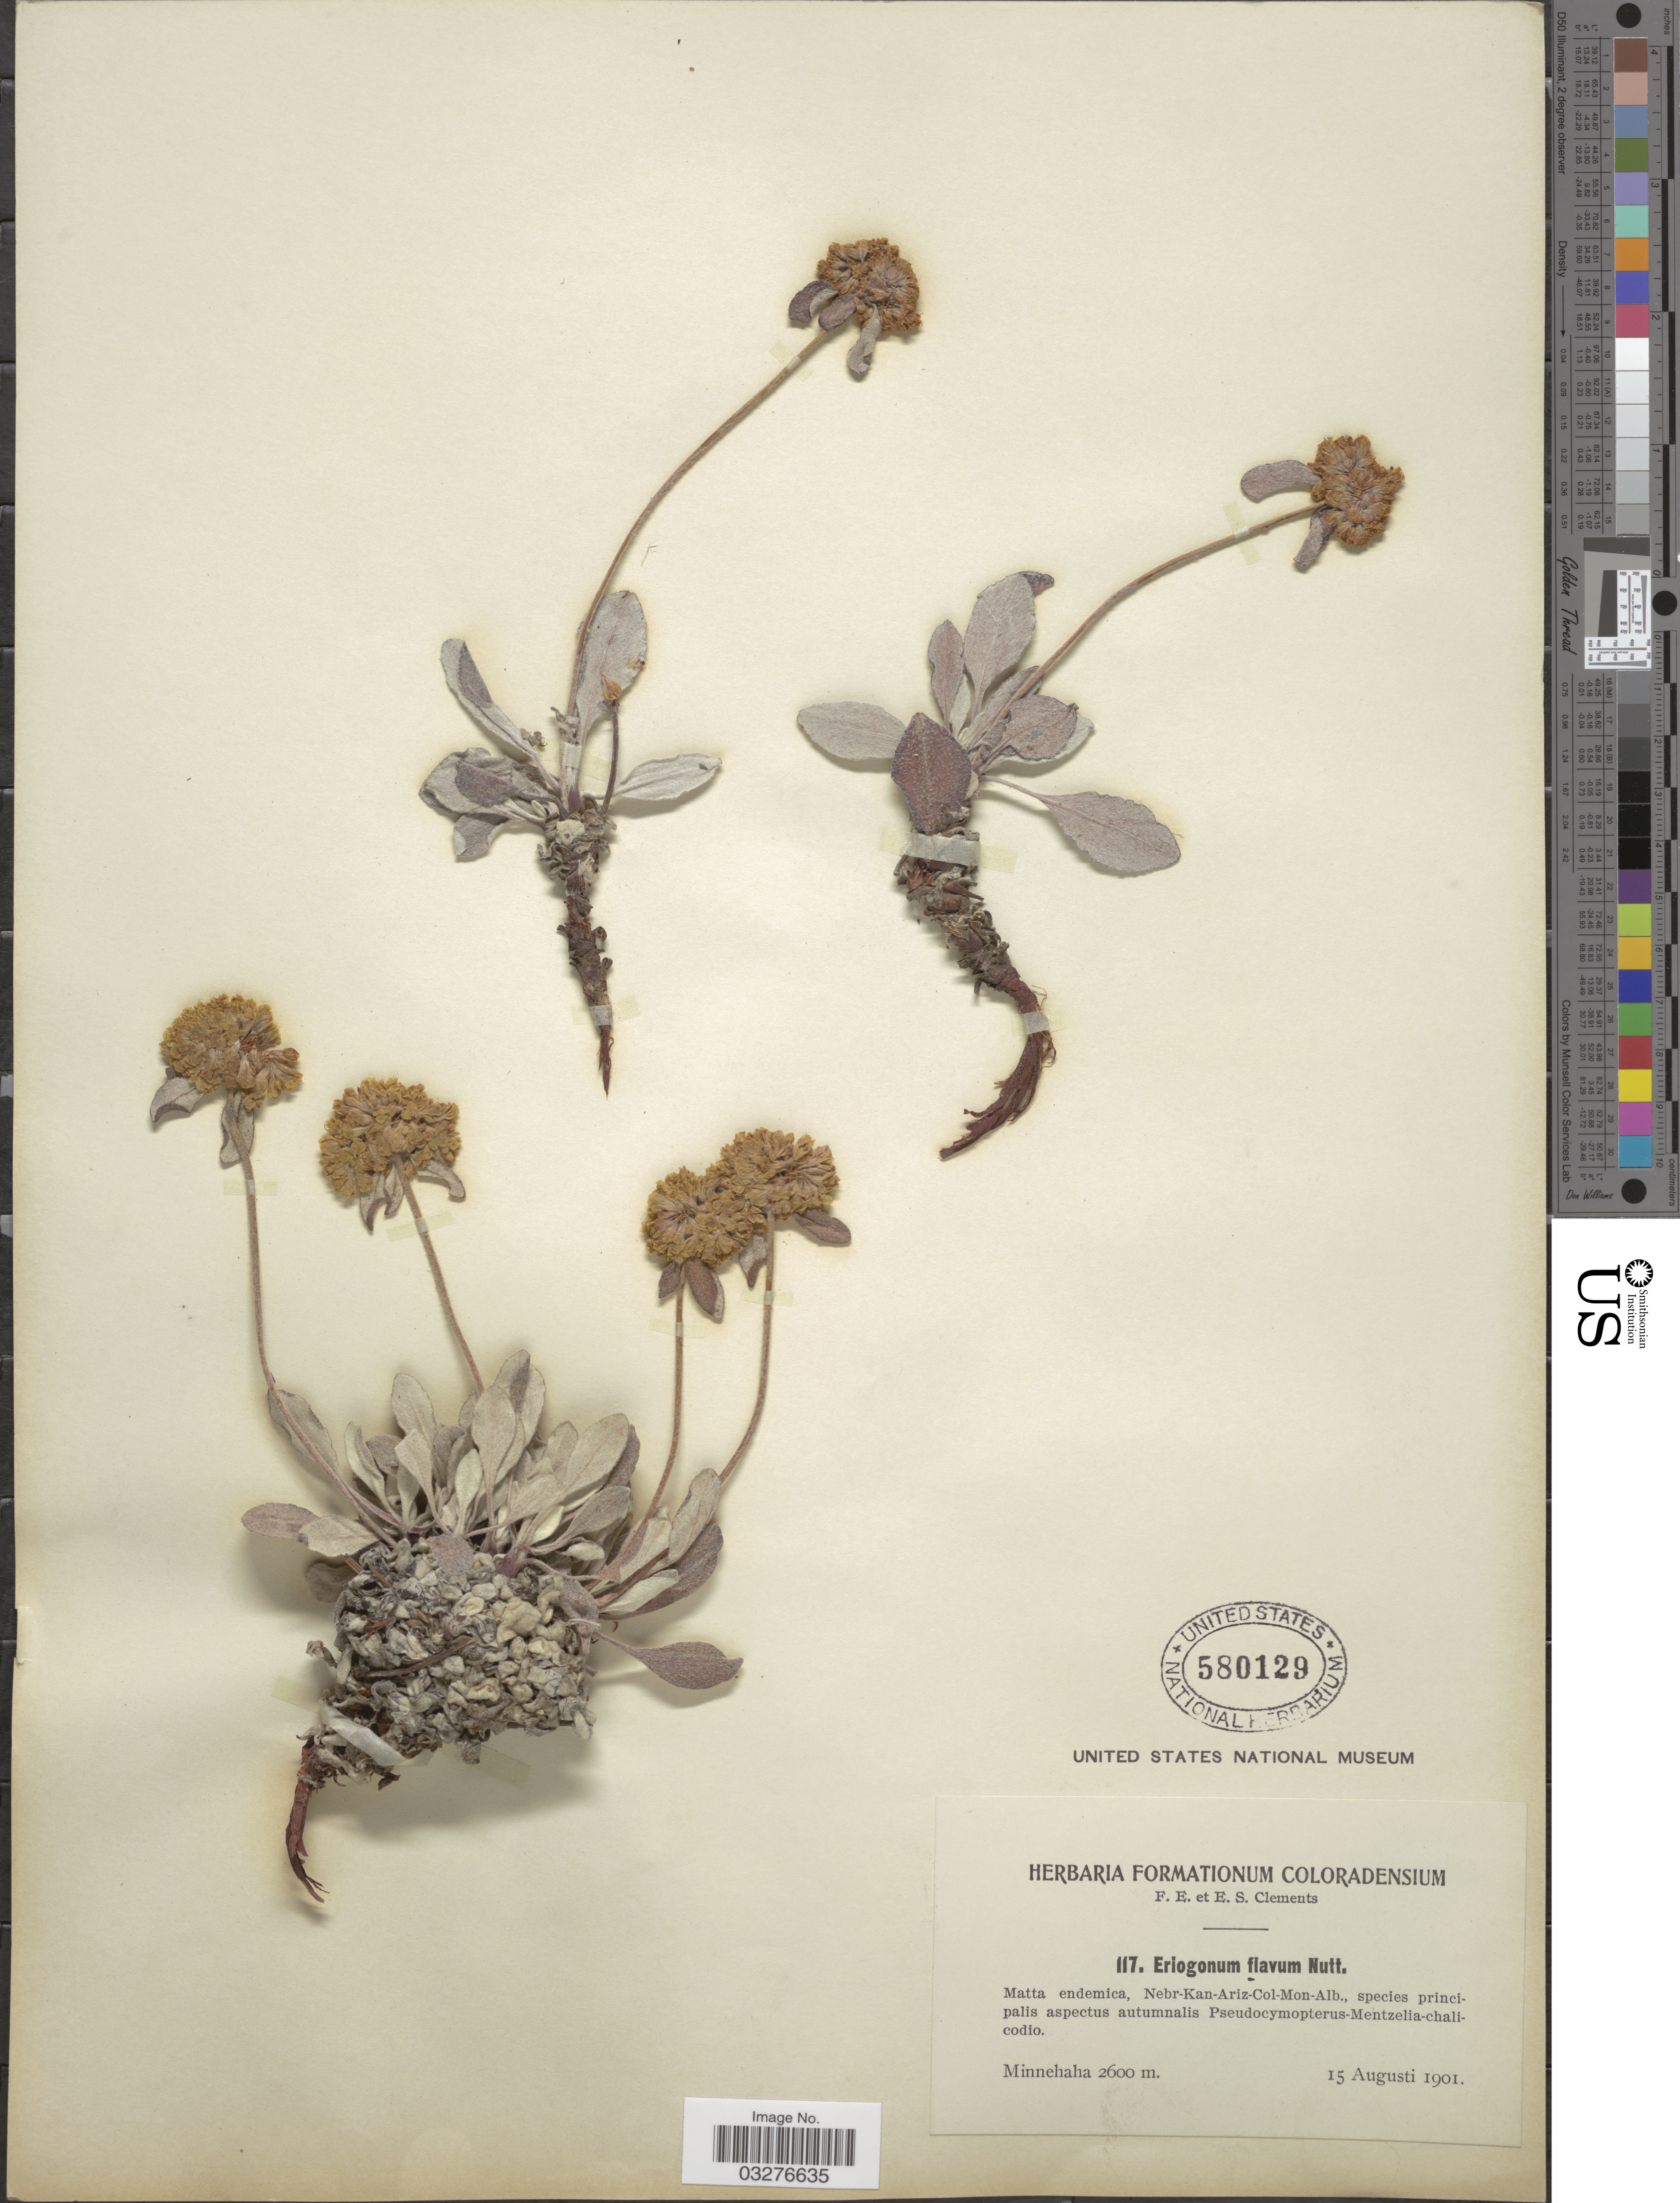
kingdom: Plantae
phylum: Tracheophyta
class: Magnoliopsida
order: Caryophyllales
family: Polygonaceae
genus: Eriogonum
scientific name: Eriogonum flavum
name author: Nutt. ex Benth.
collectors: F. E. Clements & E. S. Clements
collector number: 117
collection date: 1901-08-15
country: United States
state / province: Colorado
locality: Minnehaha.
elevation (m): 2600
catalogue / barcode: US 580129